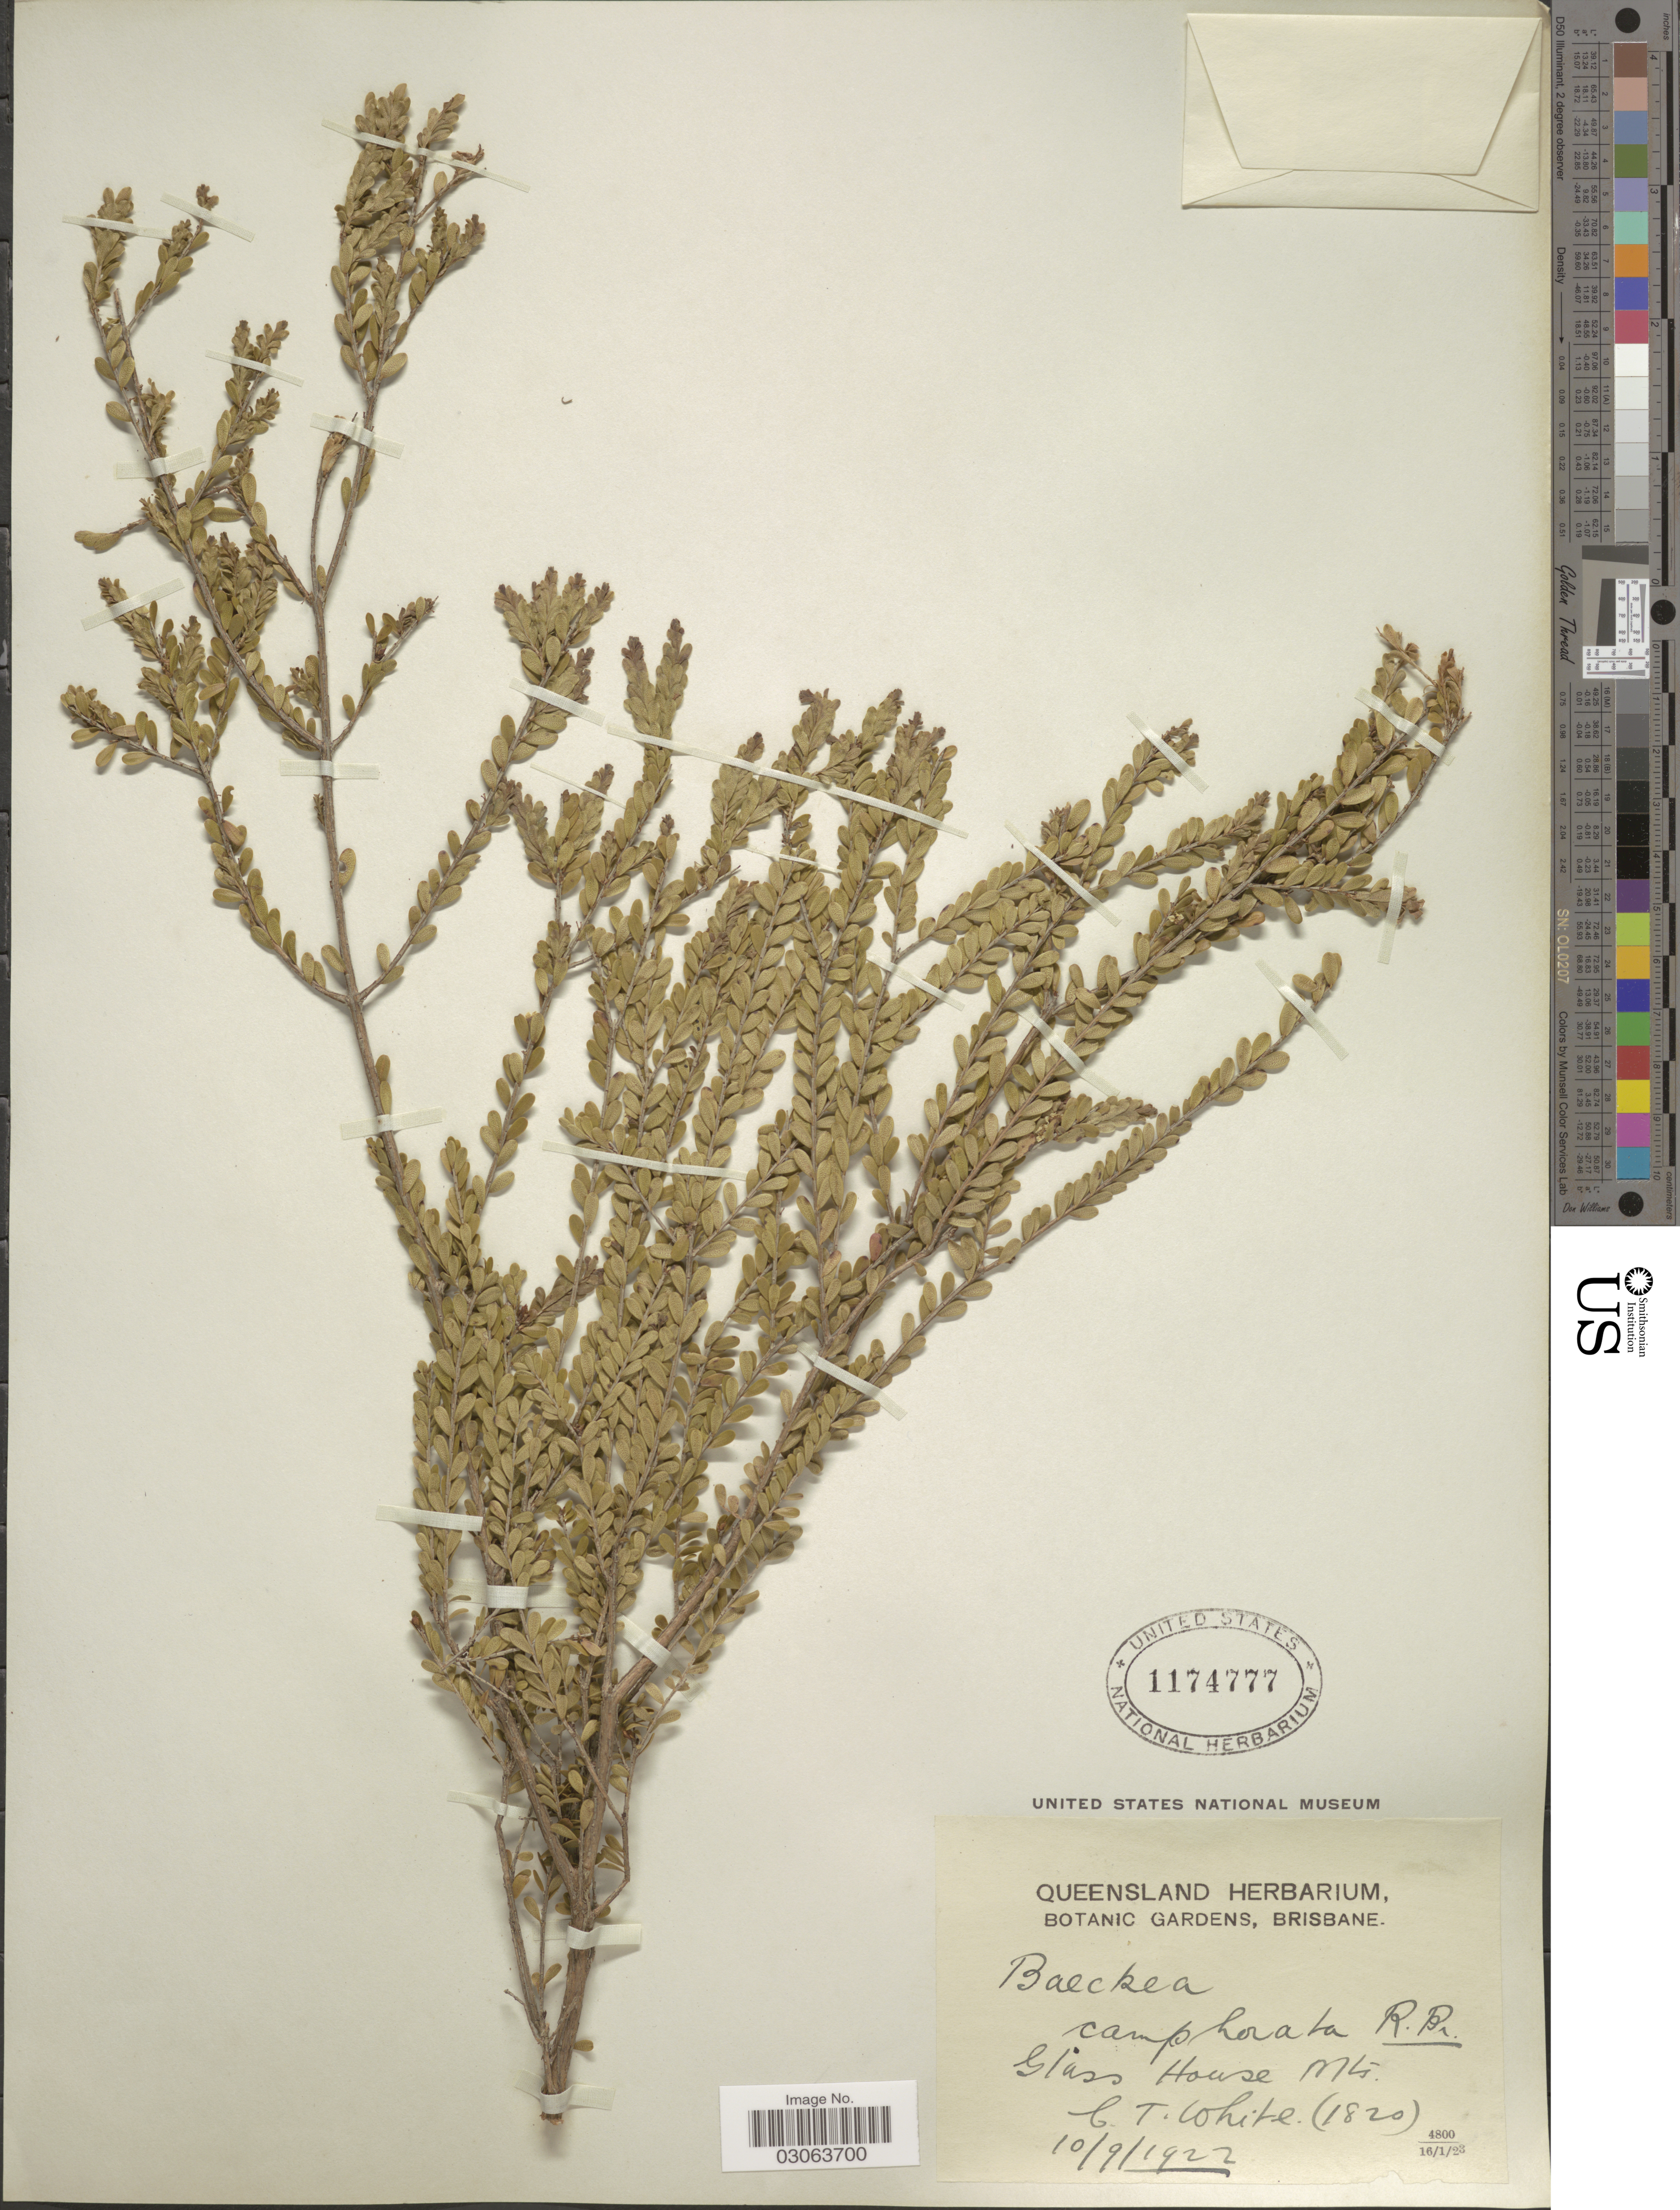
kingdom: Plantae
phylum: Tracheophyta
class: Magnoliopsida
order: Myrtales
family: Myrtaceae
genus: Triplarina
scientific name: Triplarina volcanica subsp. volcanica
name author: A.R. Bean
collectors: C. T. White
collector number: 1820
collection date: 1922-09-10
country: Australia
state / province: Queensland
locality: Glass House Mts.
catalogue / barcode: US 1174777